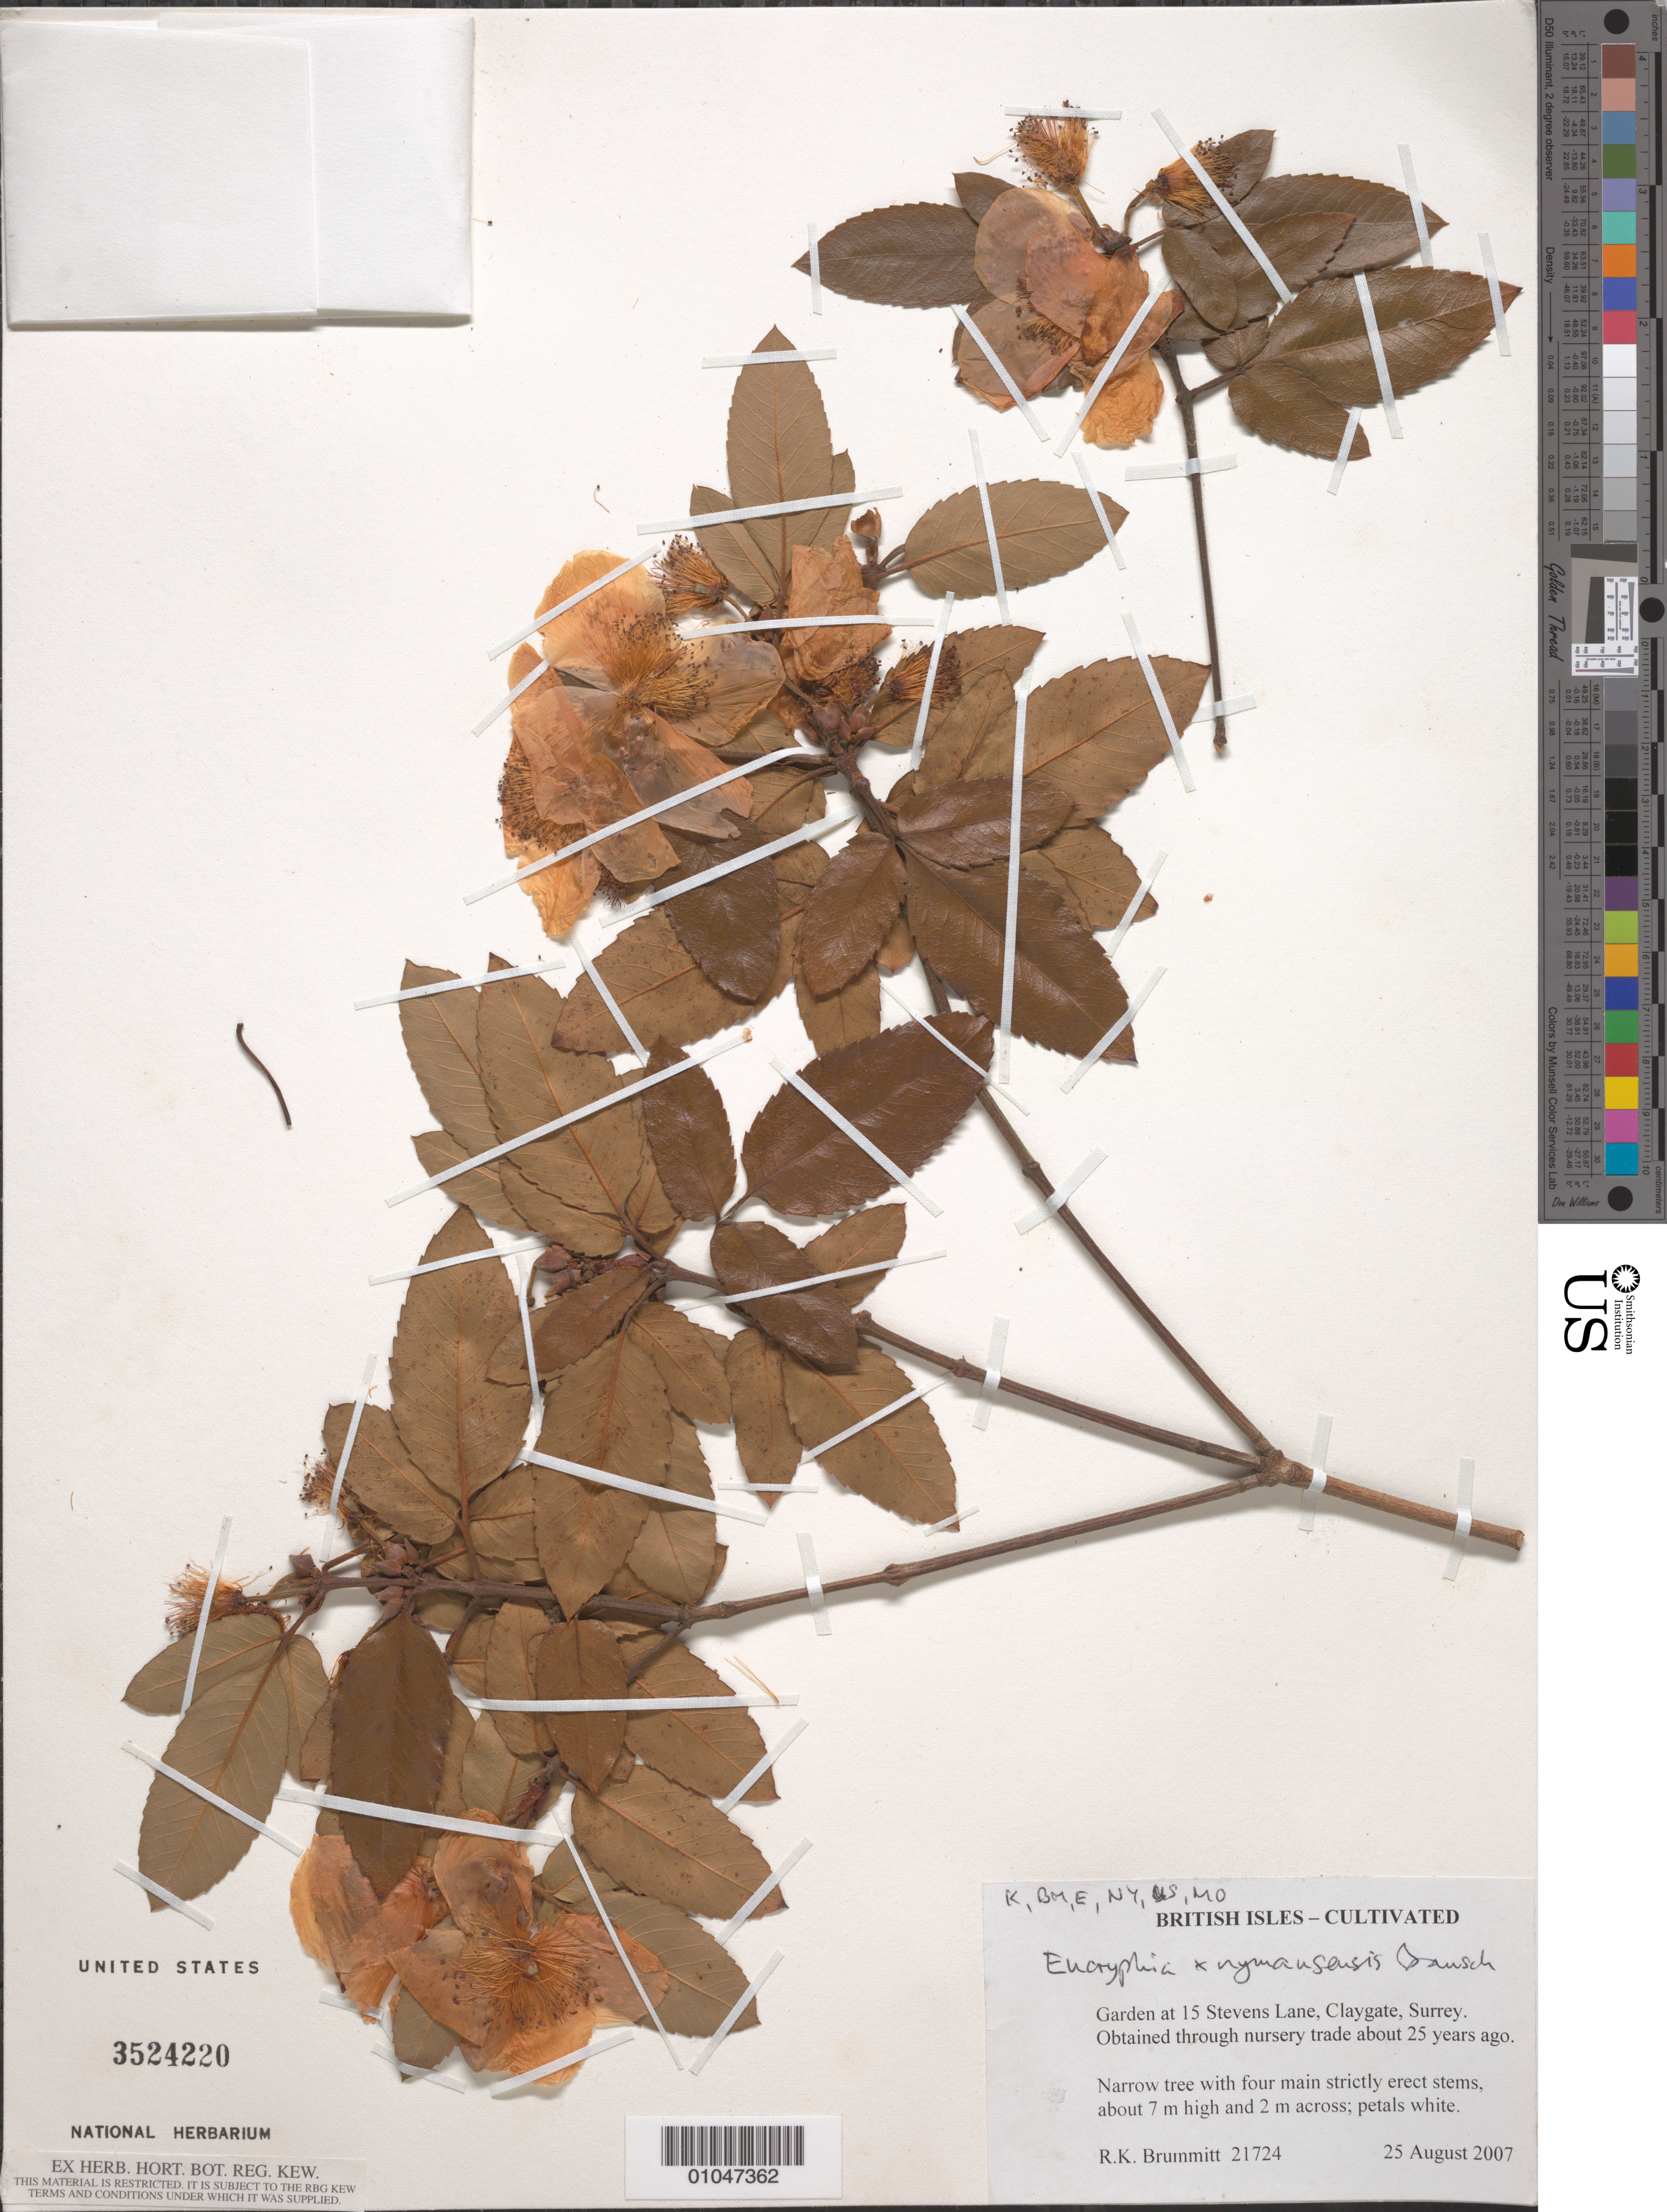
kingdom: Plantae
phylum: Tracheophyta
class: Magnoliopsida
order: Oxalidales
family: Cunoniaceae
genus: Eucryphia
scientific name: Eucryphia x nymansensis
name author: J. Bausch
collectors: R. K. Brummitt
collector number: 21724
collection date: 2007-08-25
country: United Kingdom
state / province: England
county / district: Surrey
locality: Garden at 15 Stevens Lane, Claygate, Surrey.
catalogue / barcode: US 3524220